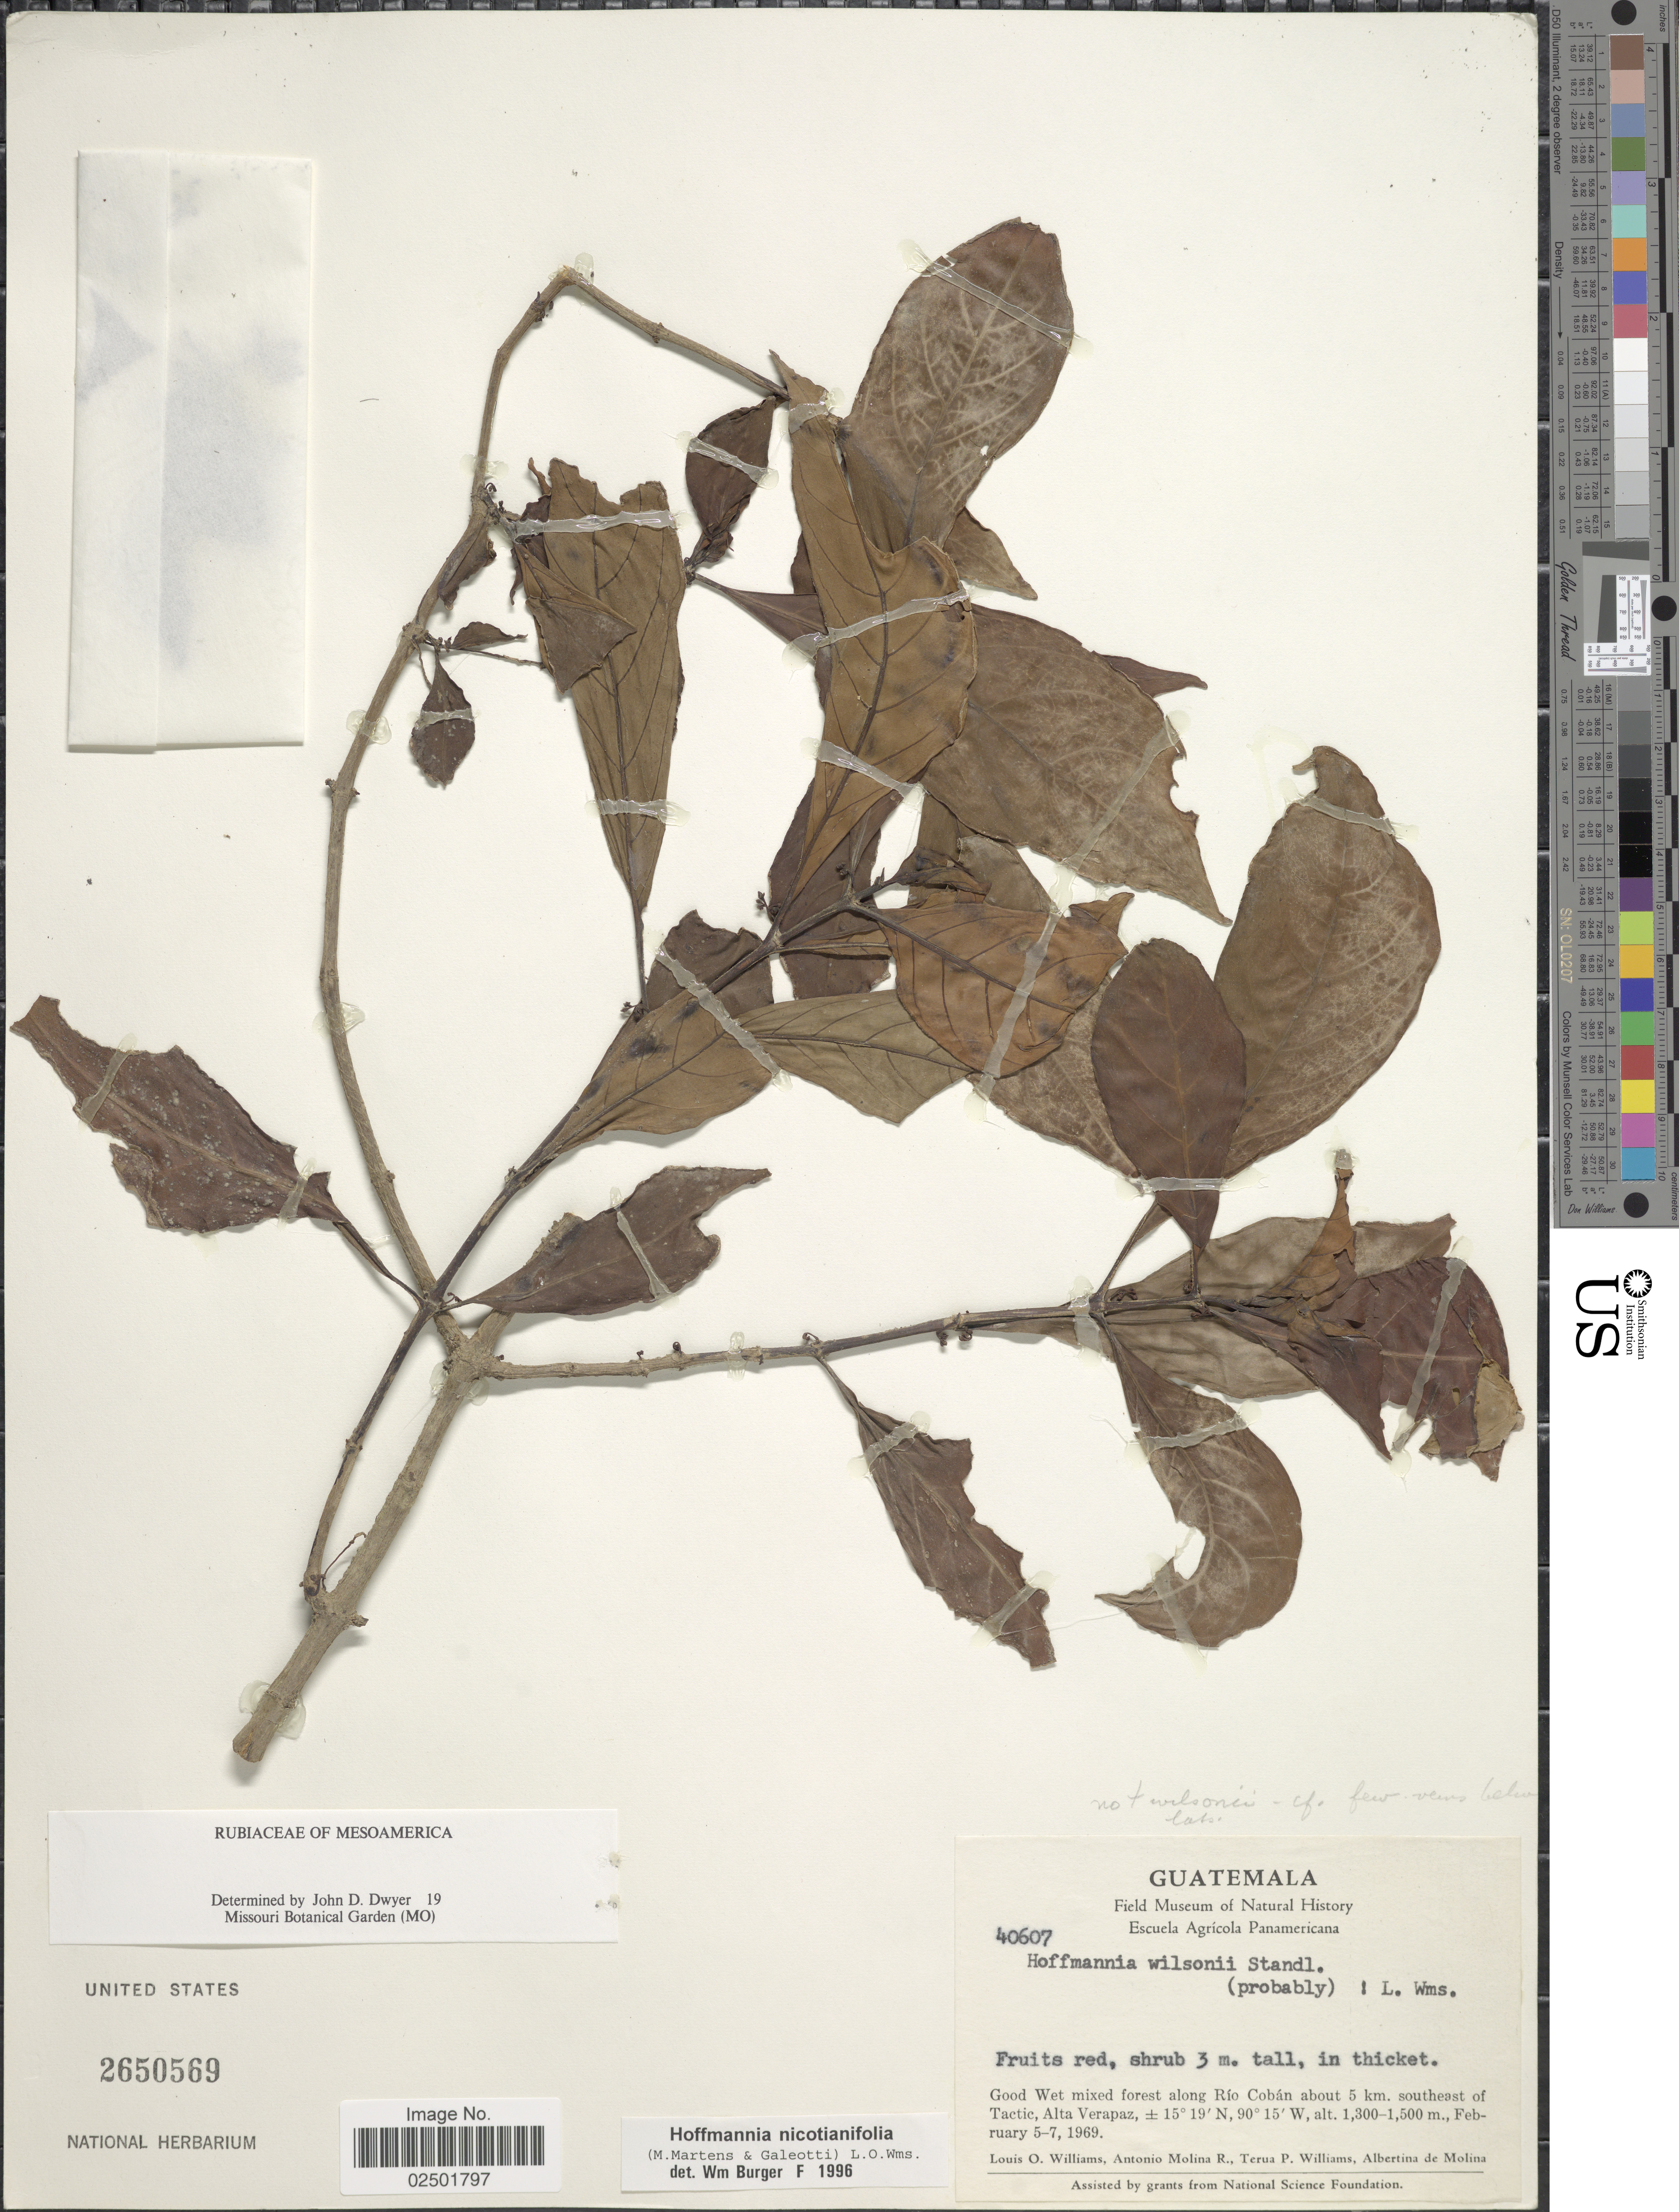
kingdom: Plantae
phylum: Tracheophyta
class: Magnoliopsida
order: Gentianales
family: Rubiaceae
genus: Hoffmannia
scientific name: Hoffmannia nicotianifolia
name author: (M. Martens & Galeoti) L.O. Williams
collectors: L. O. Williams, A. Molina R., T. P. Williams & A. R. Molina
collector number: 40607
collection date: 1969-02-05/1969-02-07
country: Guatemala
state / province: Alta Verapaz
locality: Along Río Cobán about 5 km southeast of Tactic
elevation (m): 1300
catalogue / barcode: US 2650569